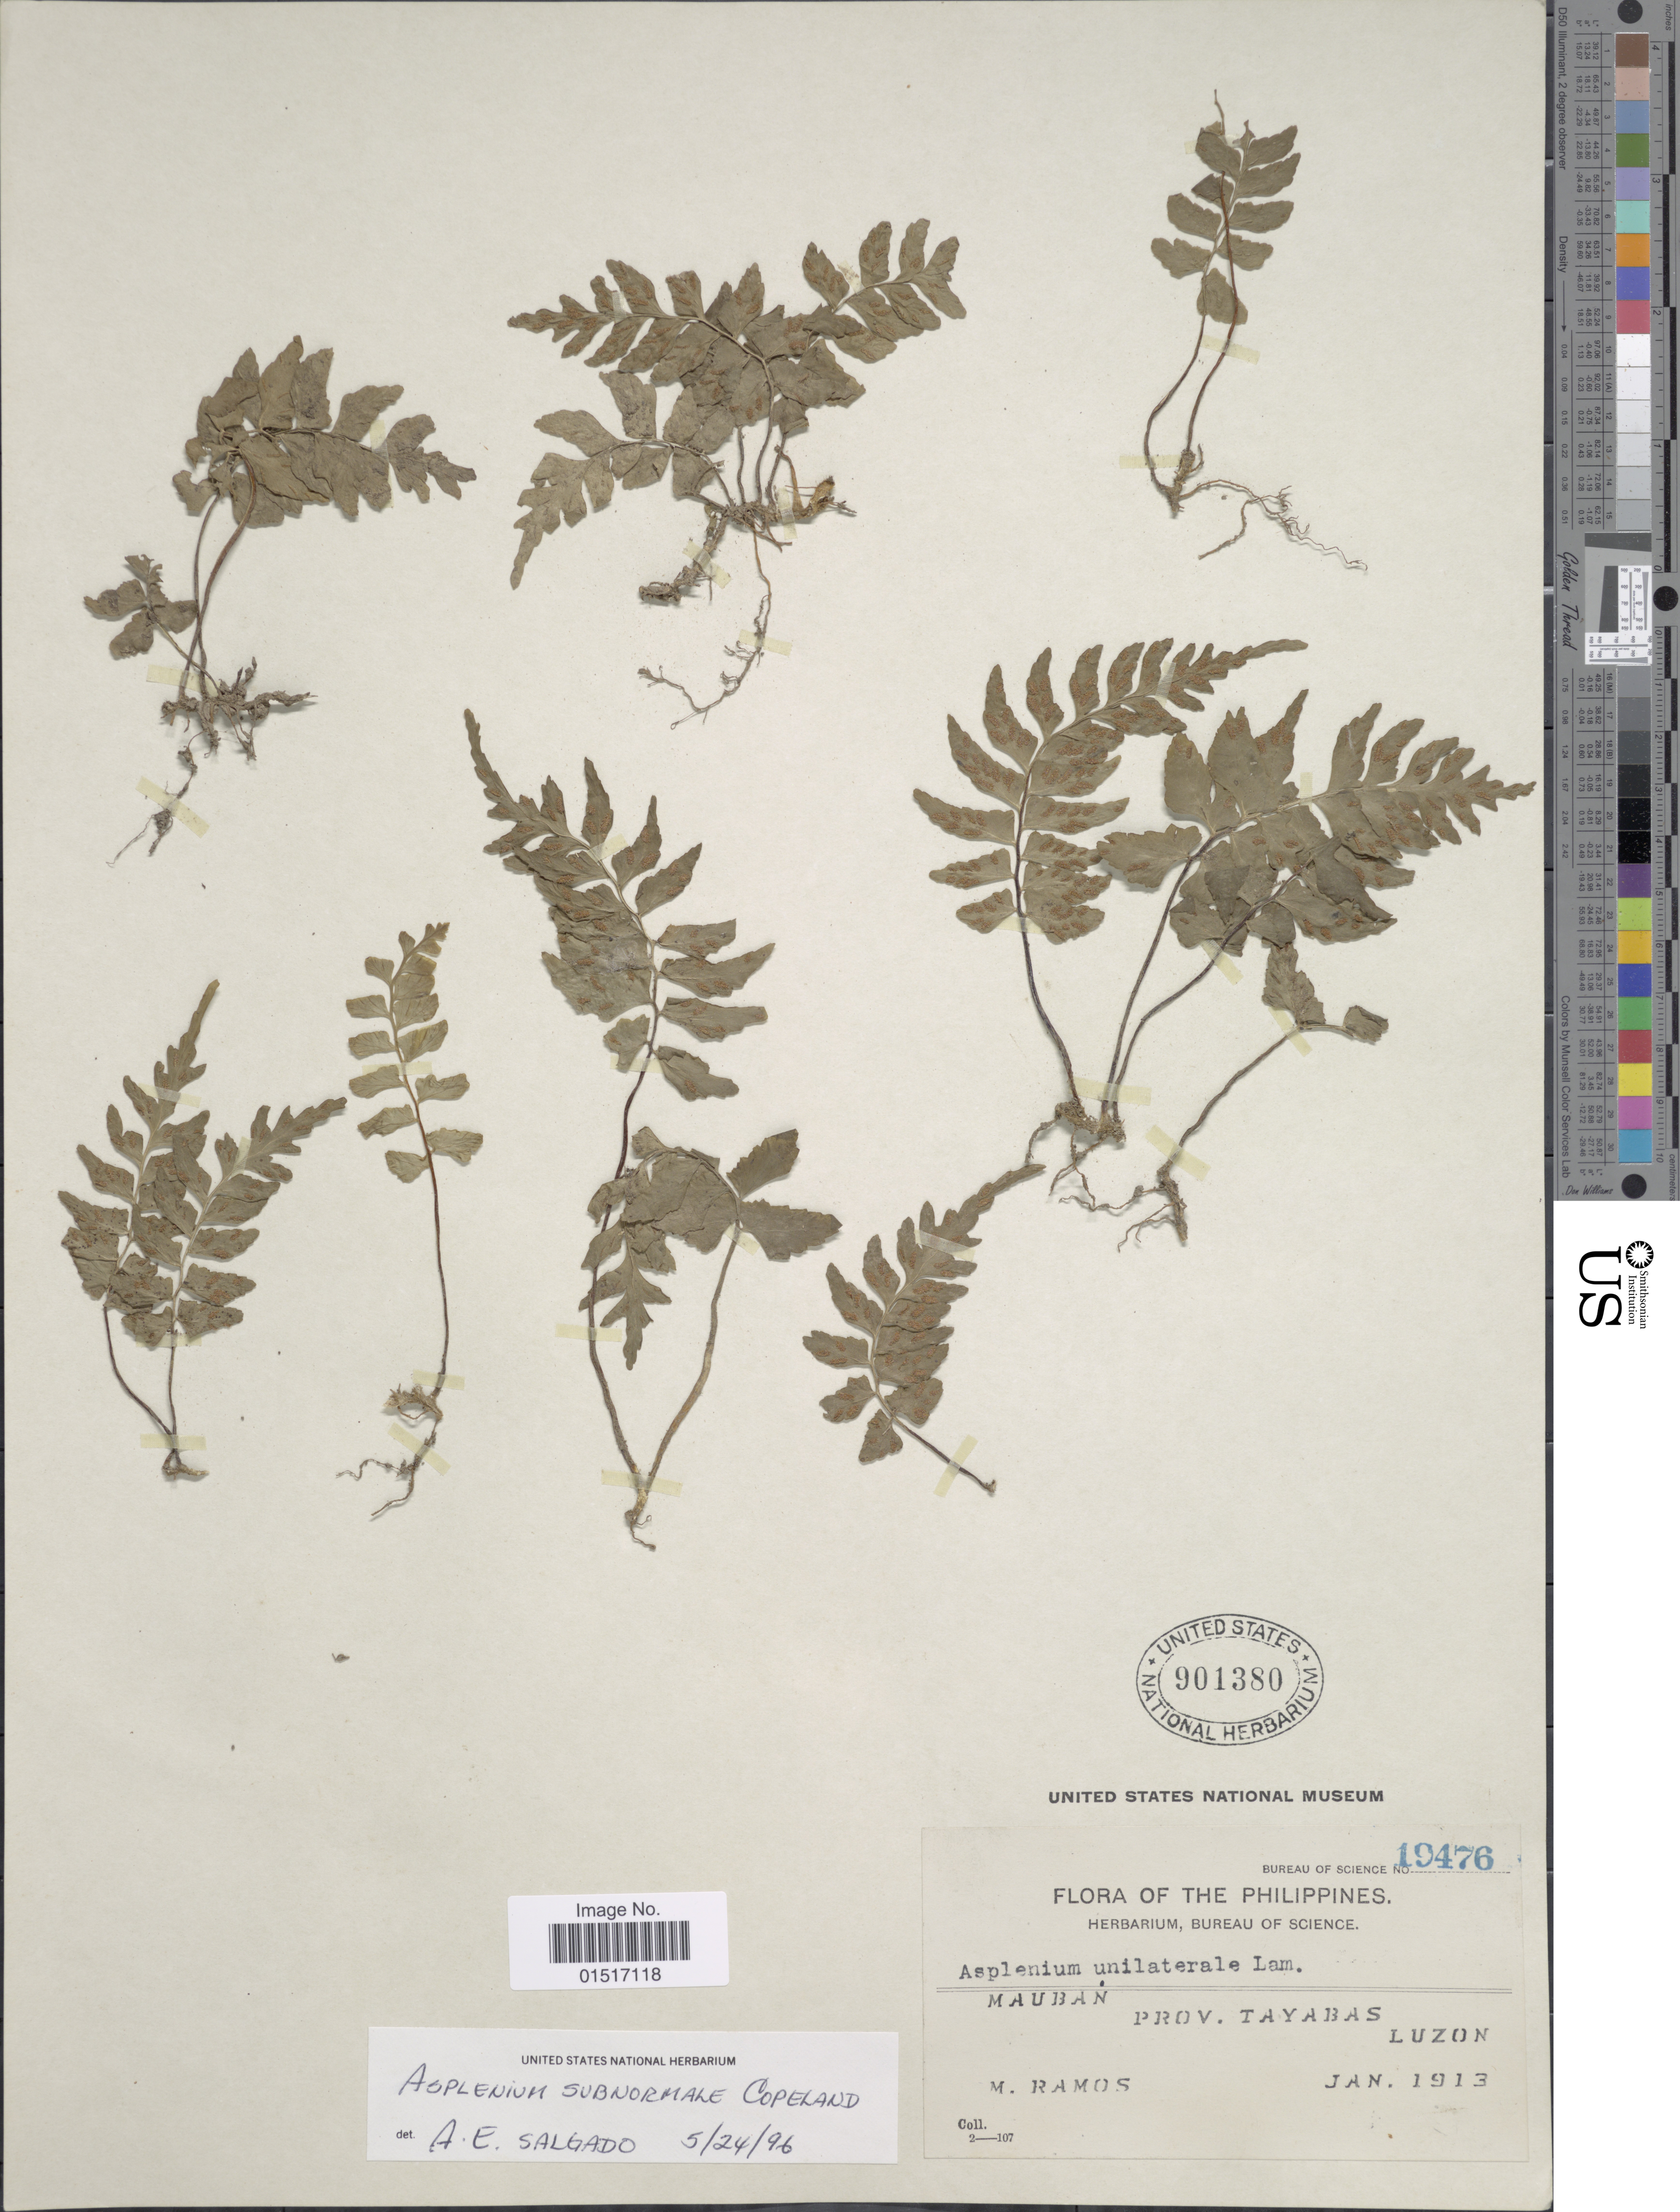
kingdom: Plantae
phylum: Tracheophyta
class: Polypodiopsida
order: Polypodiales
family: Aspleniaceae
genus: Asplenium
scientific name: Asplenium subnormale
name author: Copel.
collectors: M. Ramos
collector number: Bureau of Science 19476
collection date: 1913-01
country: Philippines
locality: Mauban. Prov. Tayabas. Luzon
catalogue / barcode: US 901380